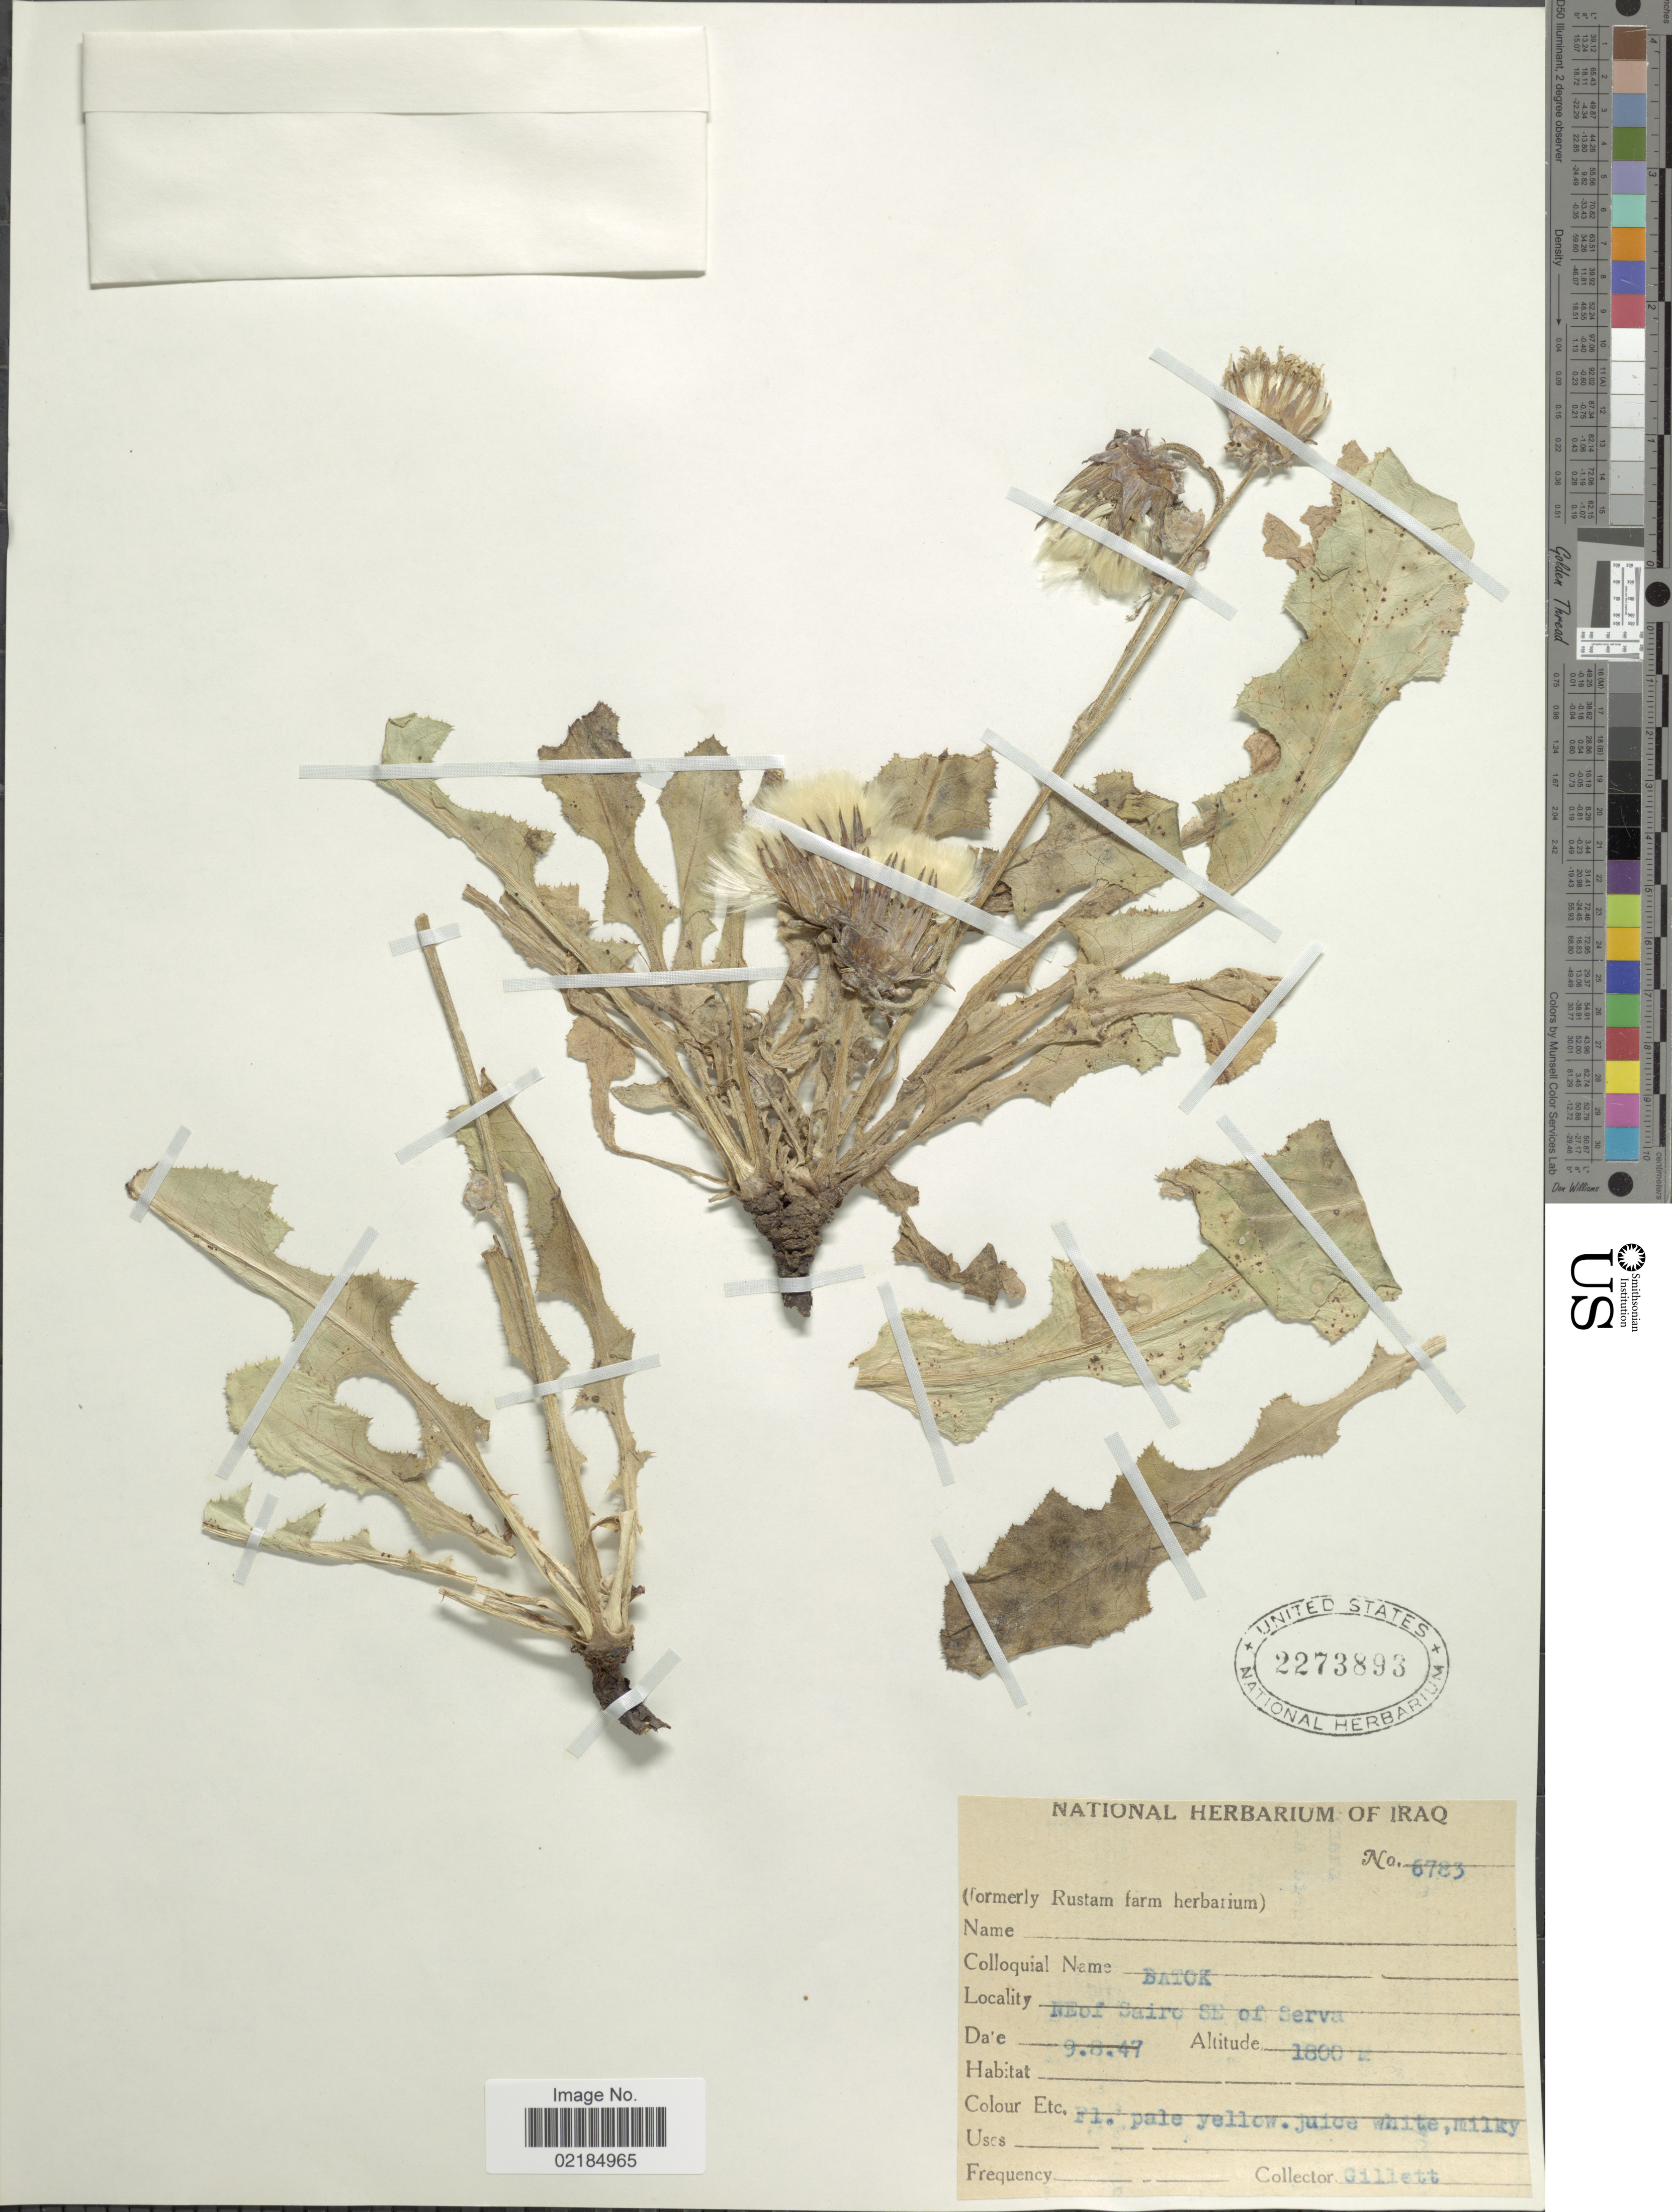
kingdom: Plantae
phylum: Tracheophyta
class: Magnoliopsida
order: Asterales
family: Asteraceae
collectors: Gillett, --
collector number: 6783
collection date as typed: Transcribed d/m/y: 9/8/47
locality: NE of Sairo SE of Serva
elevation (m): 1800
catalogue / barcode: US 2273893